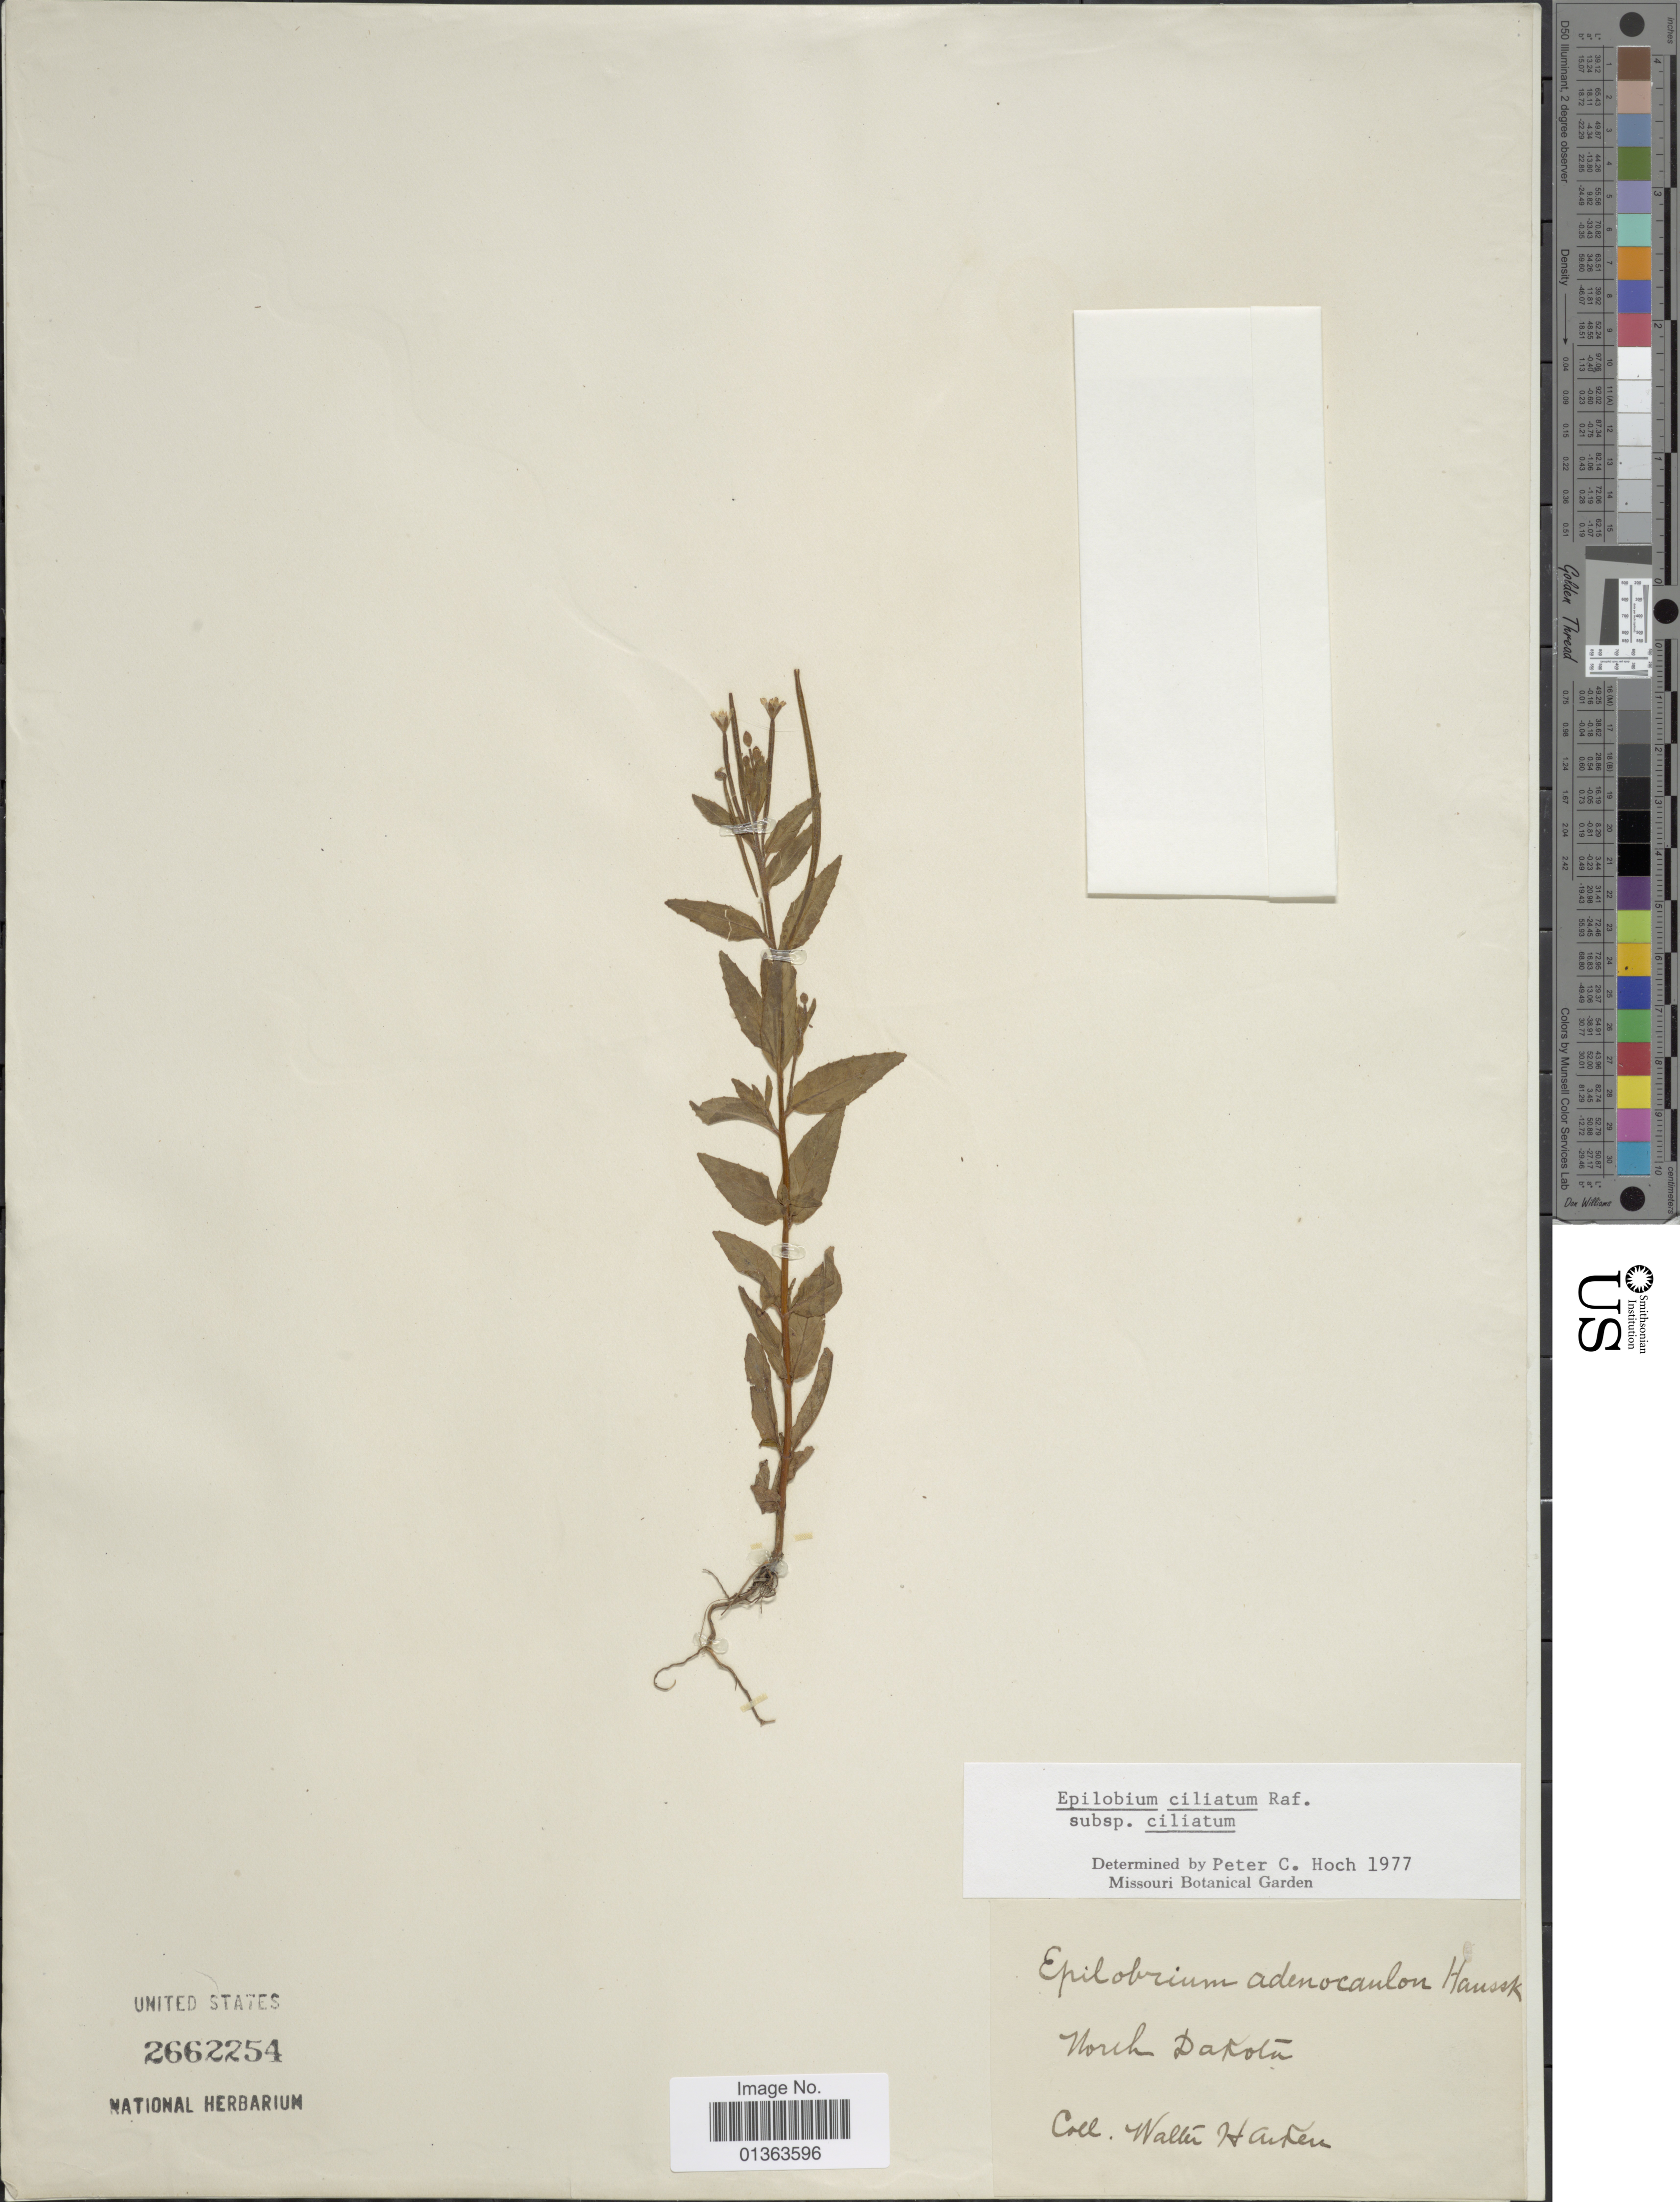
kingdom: Plantae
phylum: Tracheophyta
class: Magnoliopsida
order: Myrtales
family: Onagraceae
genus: Epilobium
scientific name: Epilobium ciliatum subsp. ciliatum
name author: Raf.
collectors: W. Aiken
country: United States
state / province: North Dakota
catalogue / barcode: US 2662254